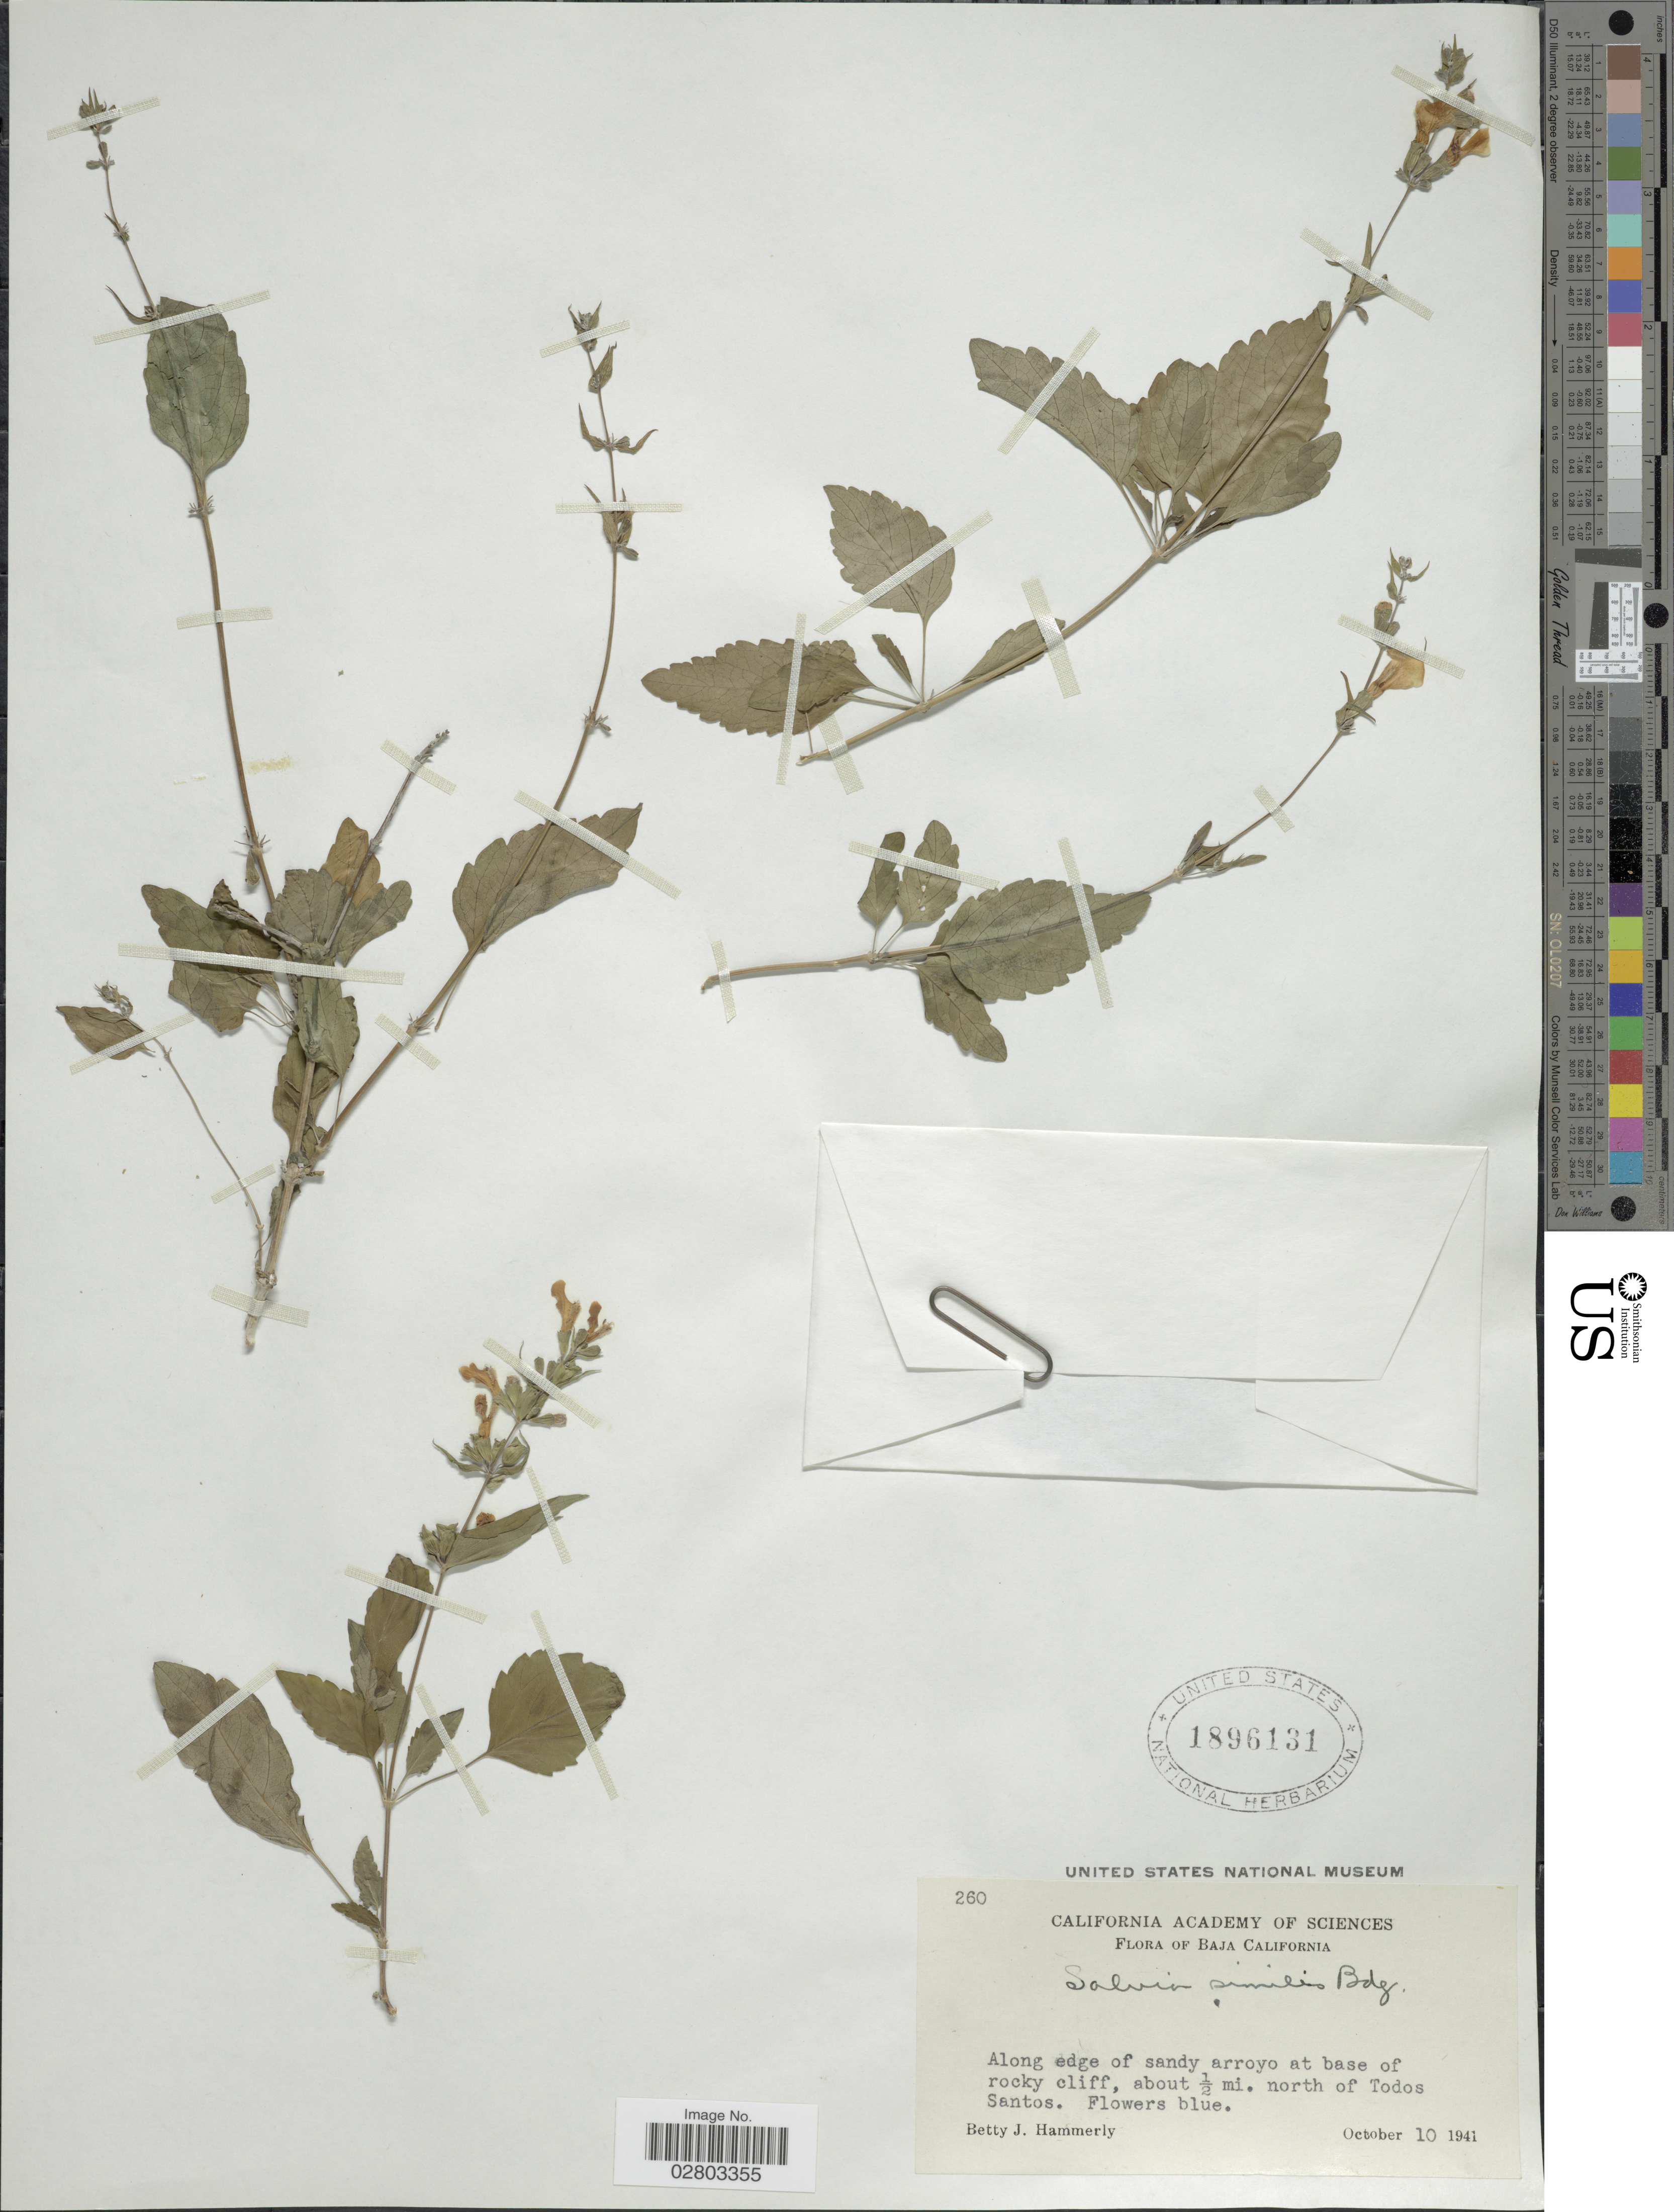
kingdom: Plantae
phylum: Tracheophyta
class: Magnoliopsida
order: Lamiales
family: Lamiaceae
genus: Salvia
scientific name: Salvia similis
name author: Brandegee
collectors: B. J. Hammerly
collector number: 260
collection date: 1941-10-10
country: Mexico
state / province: Baja California Sur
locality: Along edge of sandy arroyo at base of rocky cliff, about 1/2 mi. north of Todos Santos.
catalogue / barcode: US 1896131